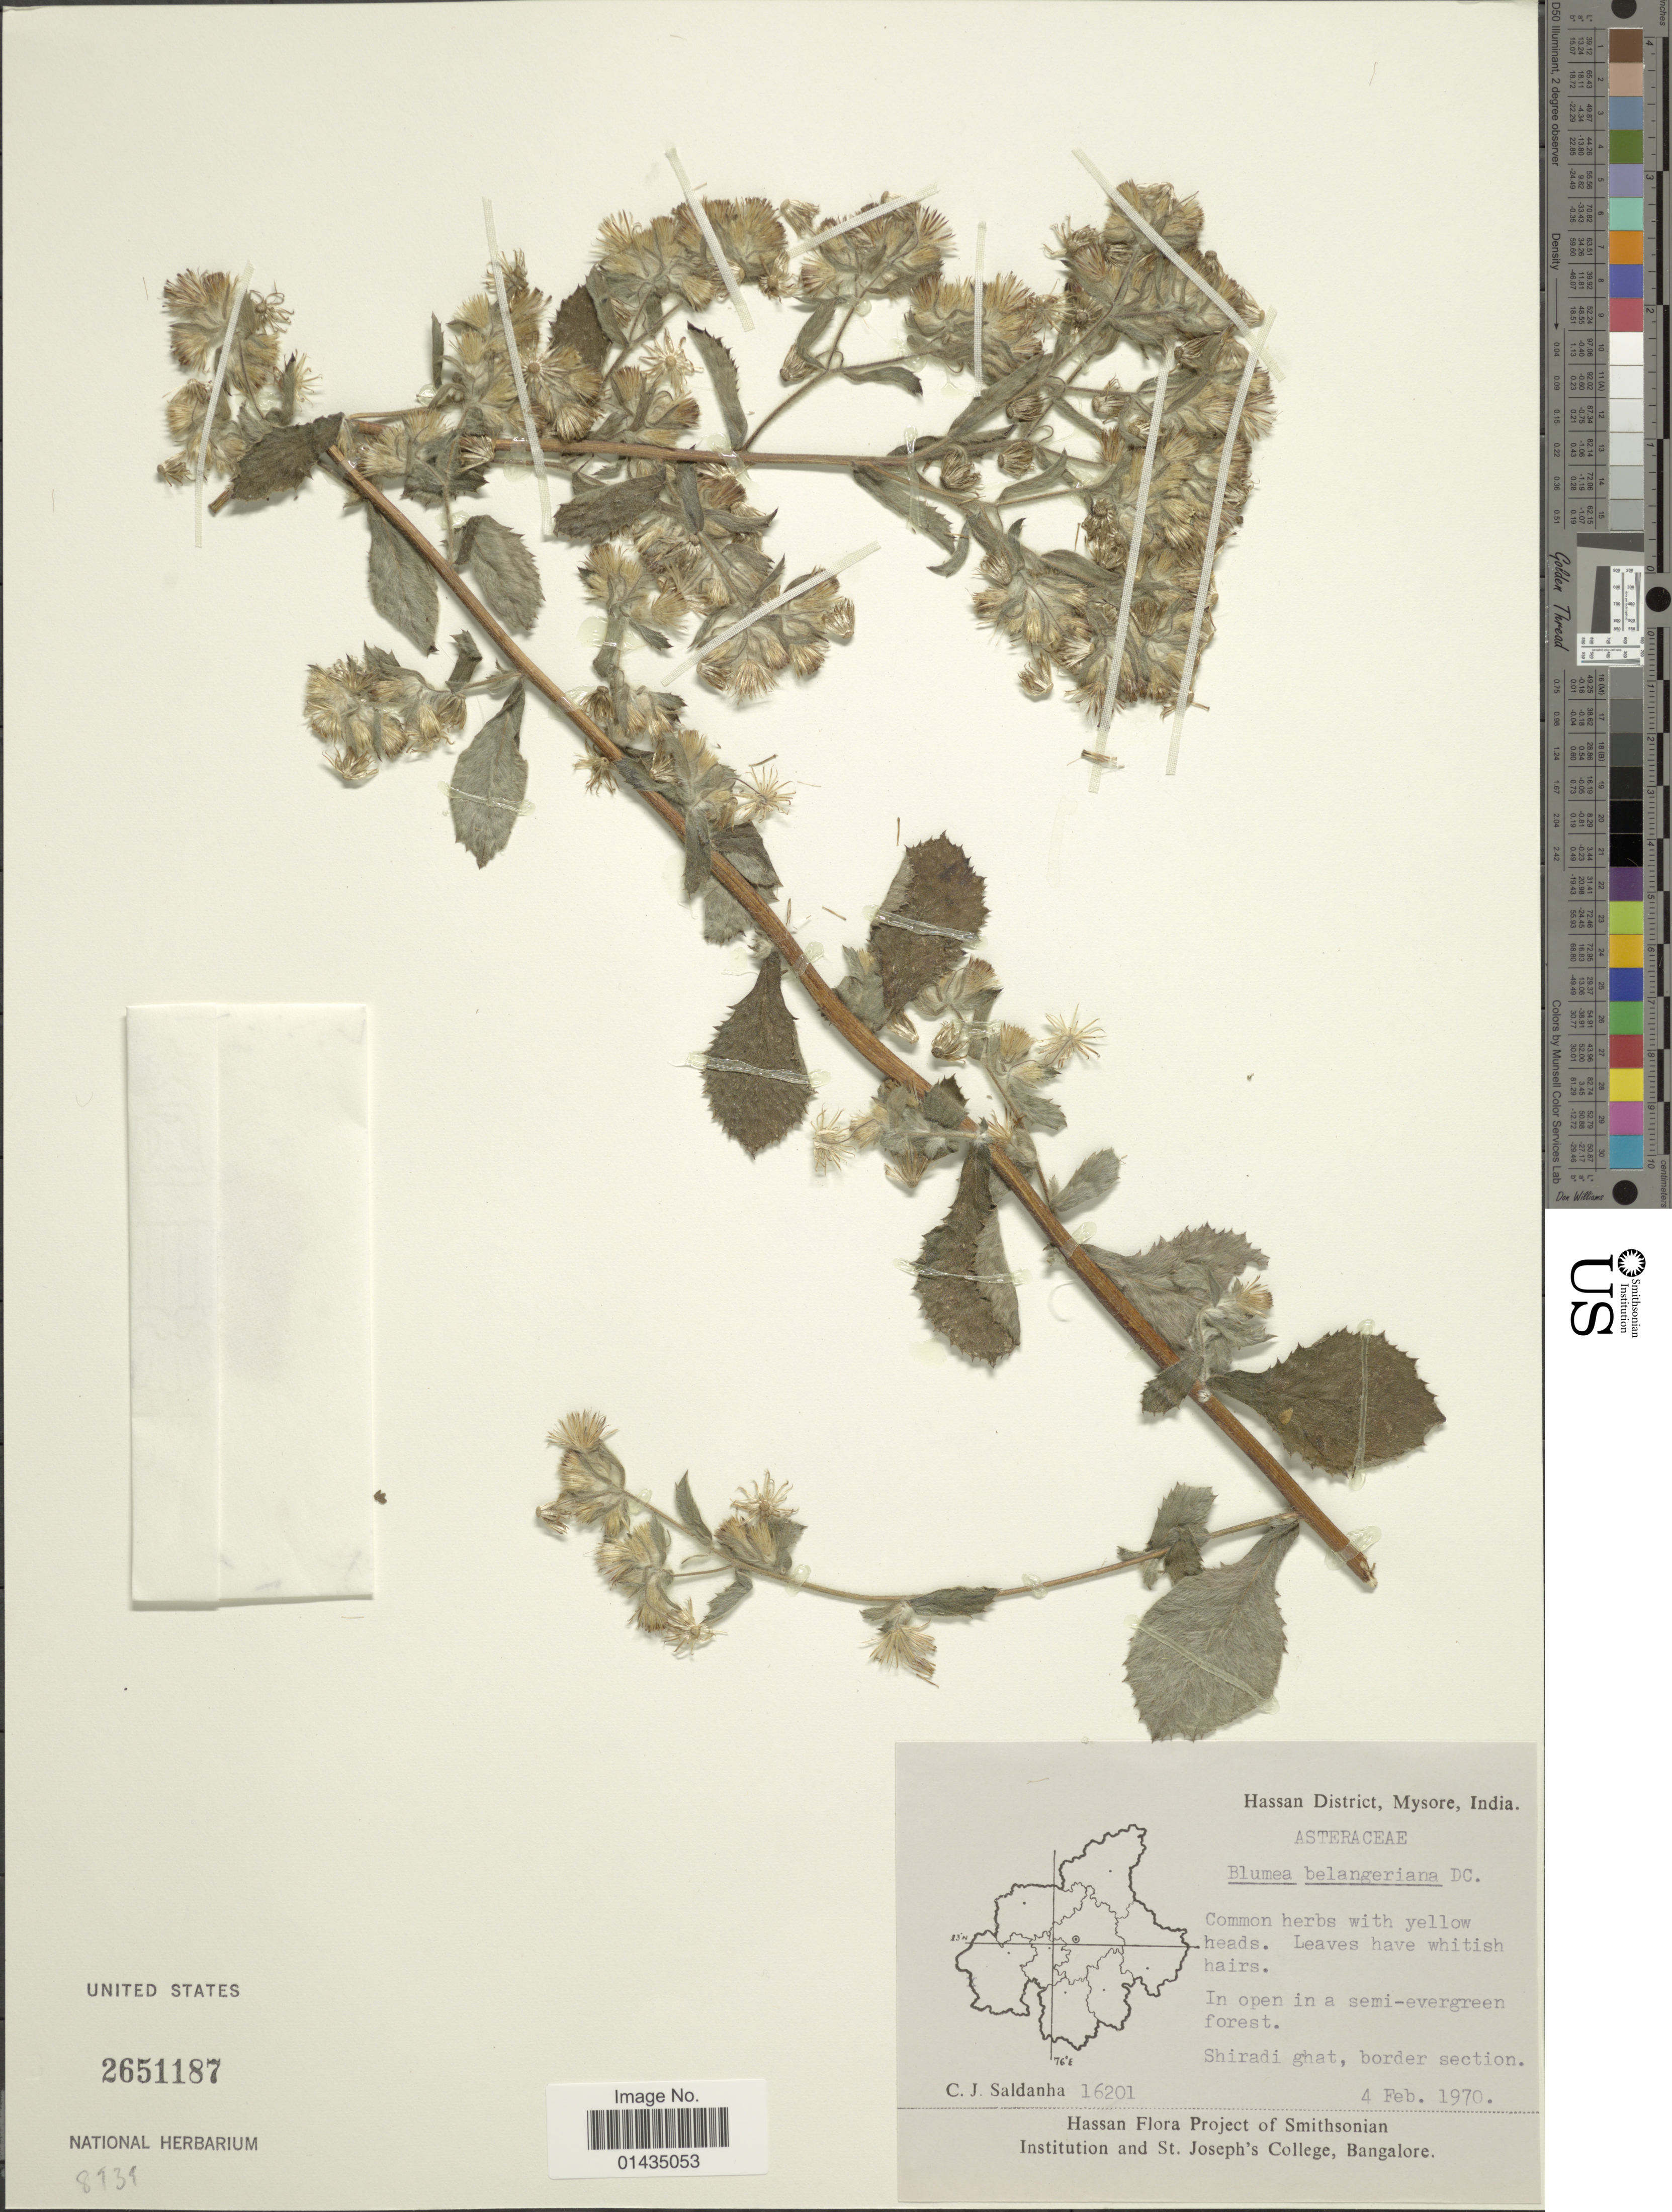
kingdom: Plantae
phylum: Tracheophyta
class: Magnoliopsida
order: Asterales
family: Asteraceae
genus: Blumea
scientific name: Blumea belangeriana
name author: DC.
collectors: C. J. Saldanha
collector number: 16201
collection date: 1970-02-04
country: India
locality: Hassan District, Mysore, in open in a semi-evergreen forest, Shiradi ghat, border section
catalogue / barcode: US 2651187